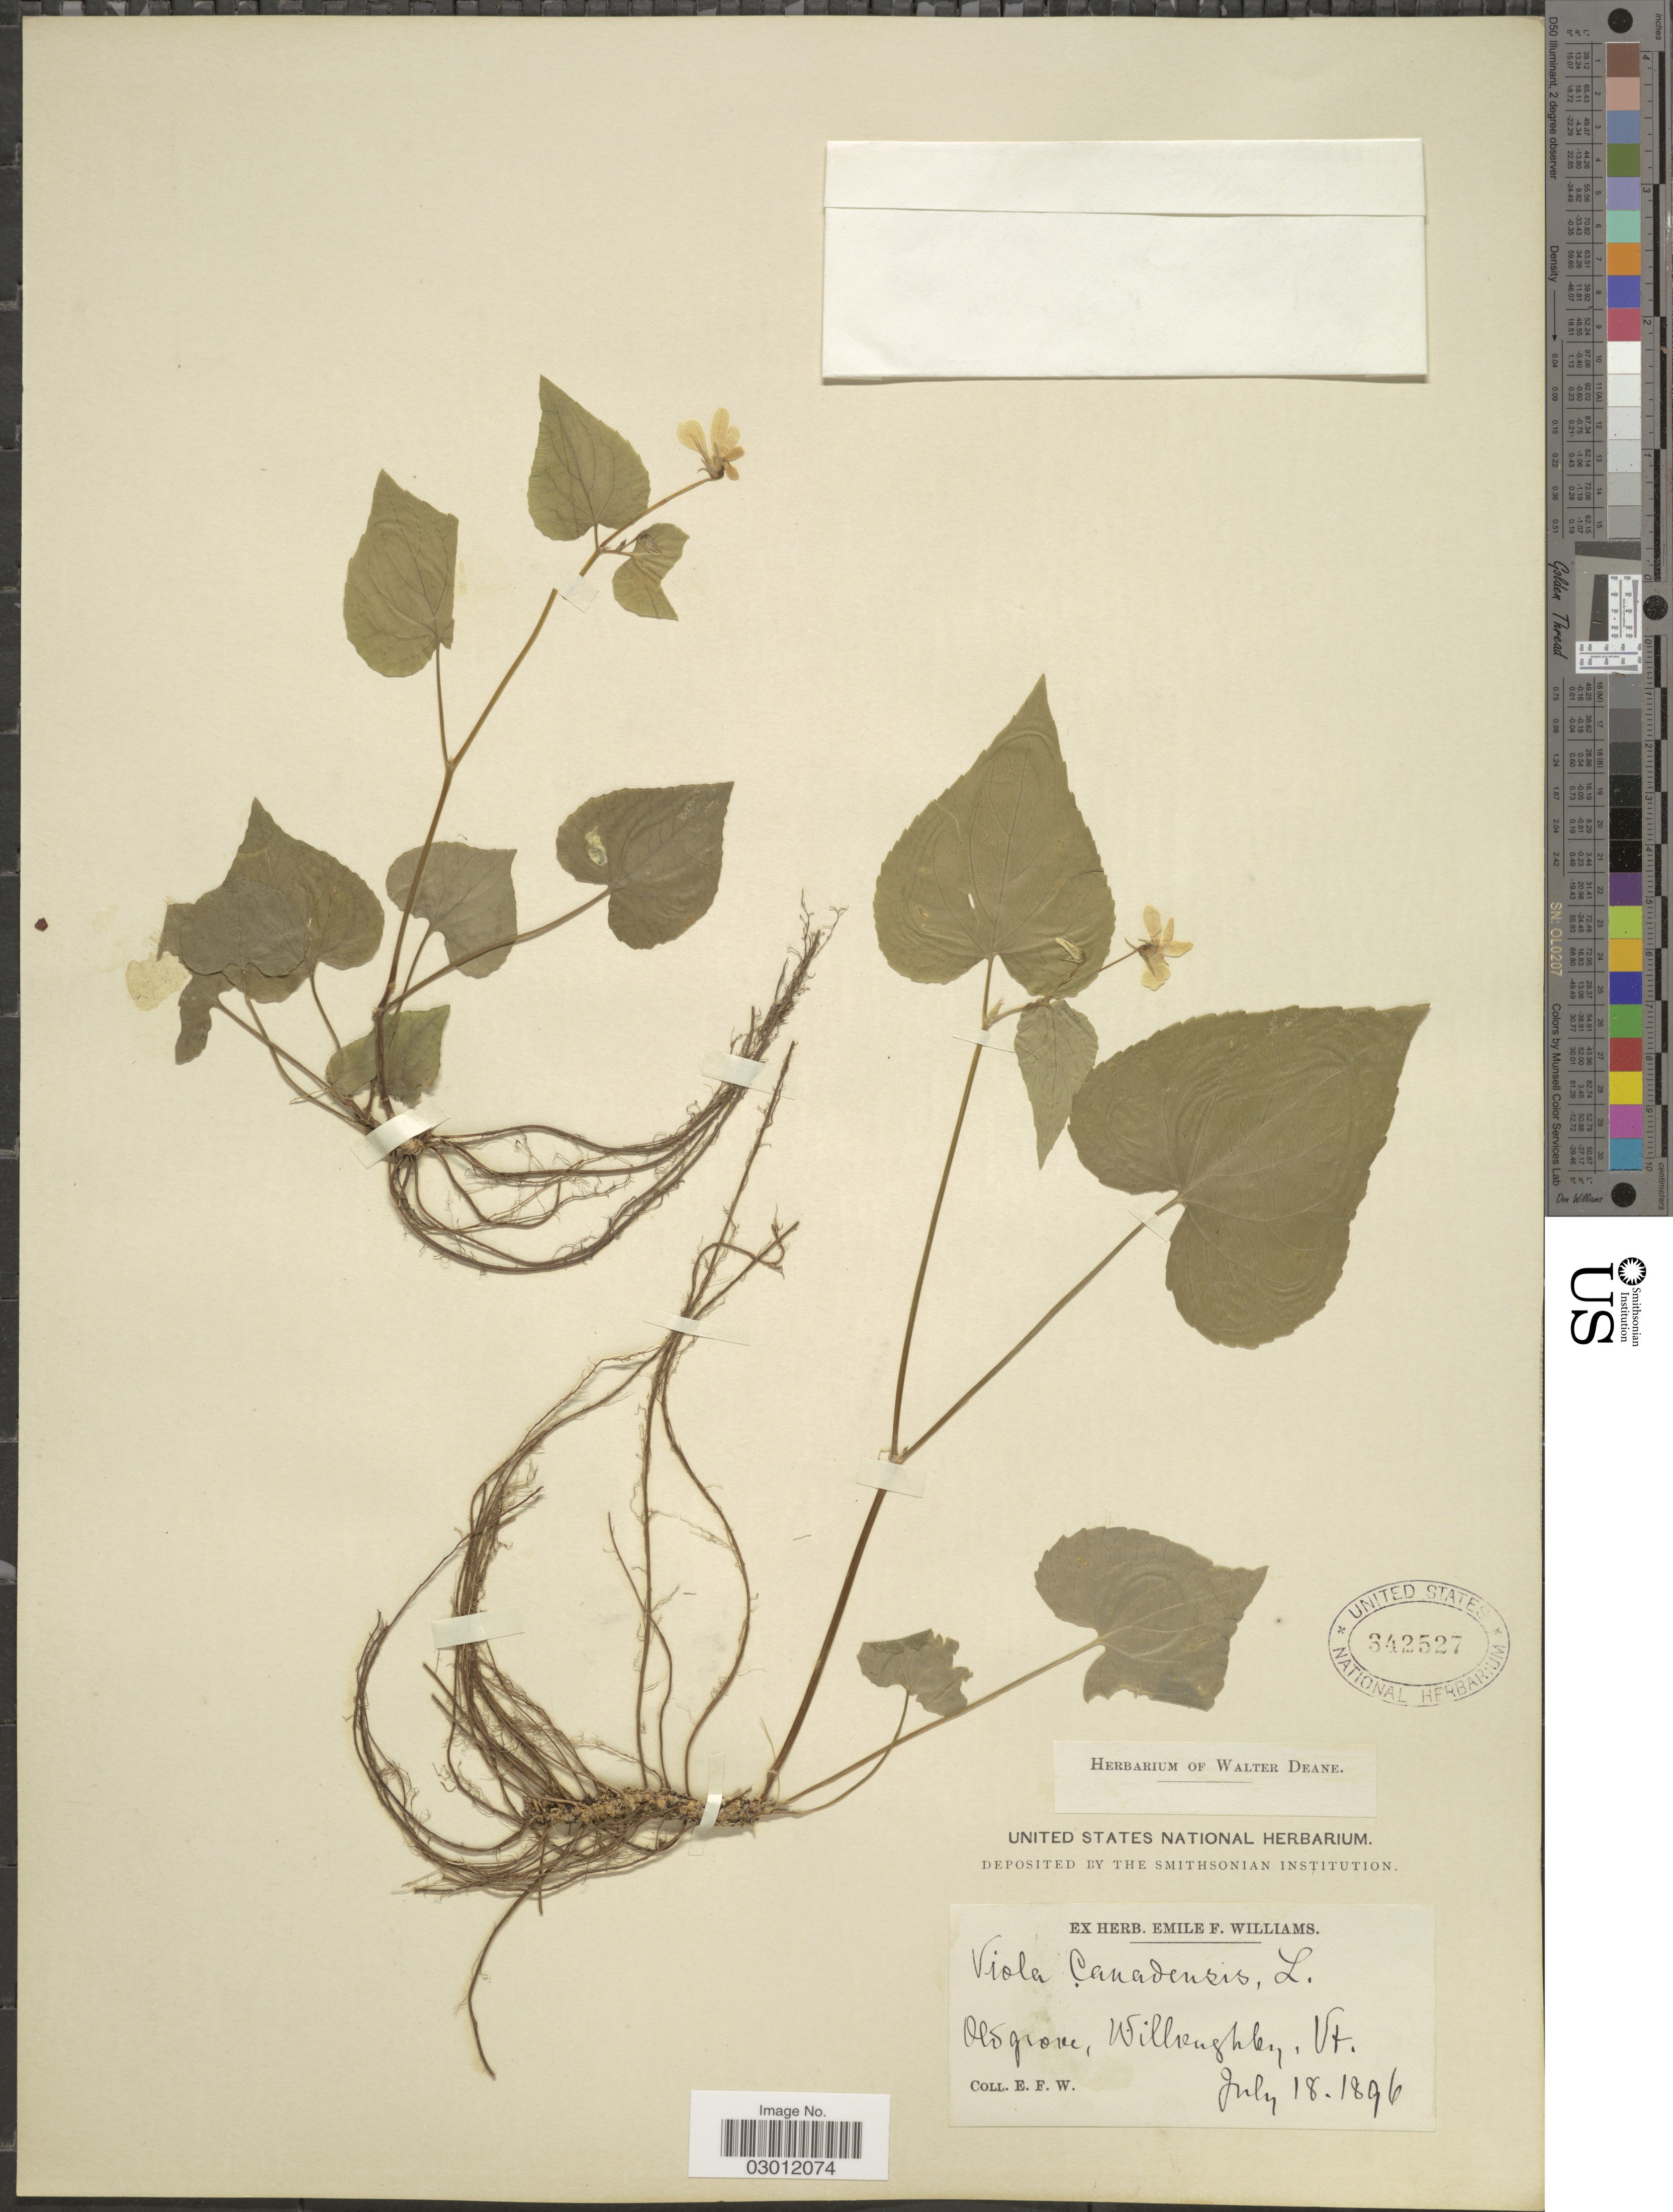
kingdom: Plantae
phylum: Tracheophyta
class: Magnoliopsida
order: Malpighiales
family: Violaceae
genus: Viola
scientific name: Viola canadensis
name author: L.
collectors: E. F. Williams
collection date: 1896-07-18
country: United States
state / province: Vermont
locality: Old grove, Willoughley, Vt.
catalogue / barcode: US 342527